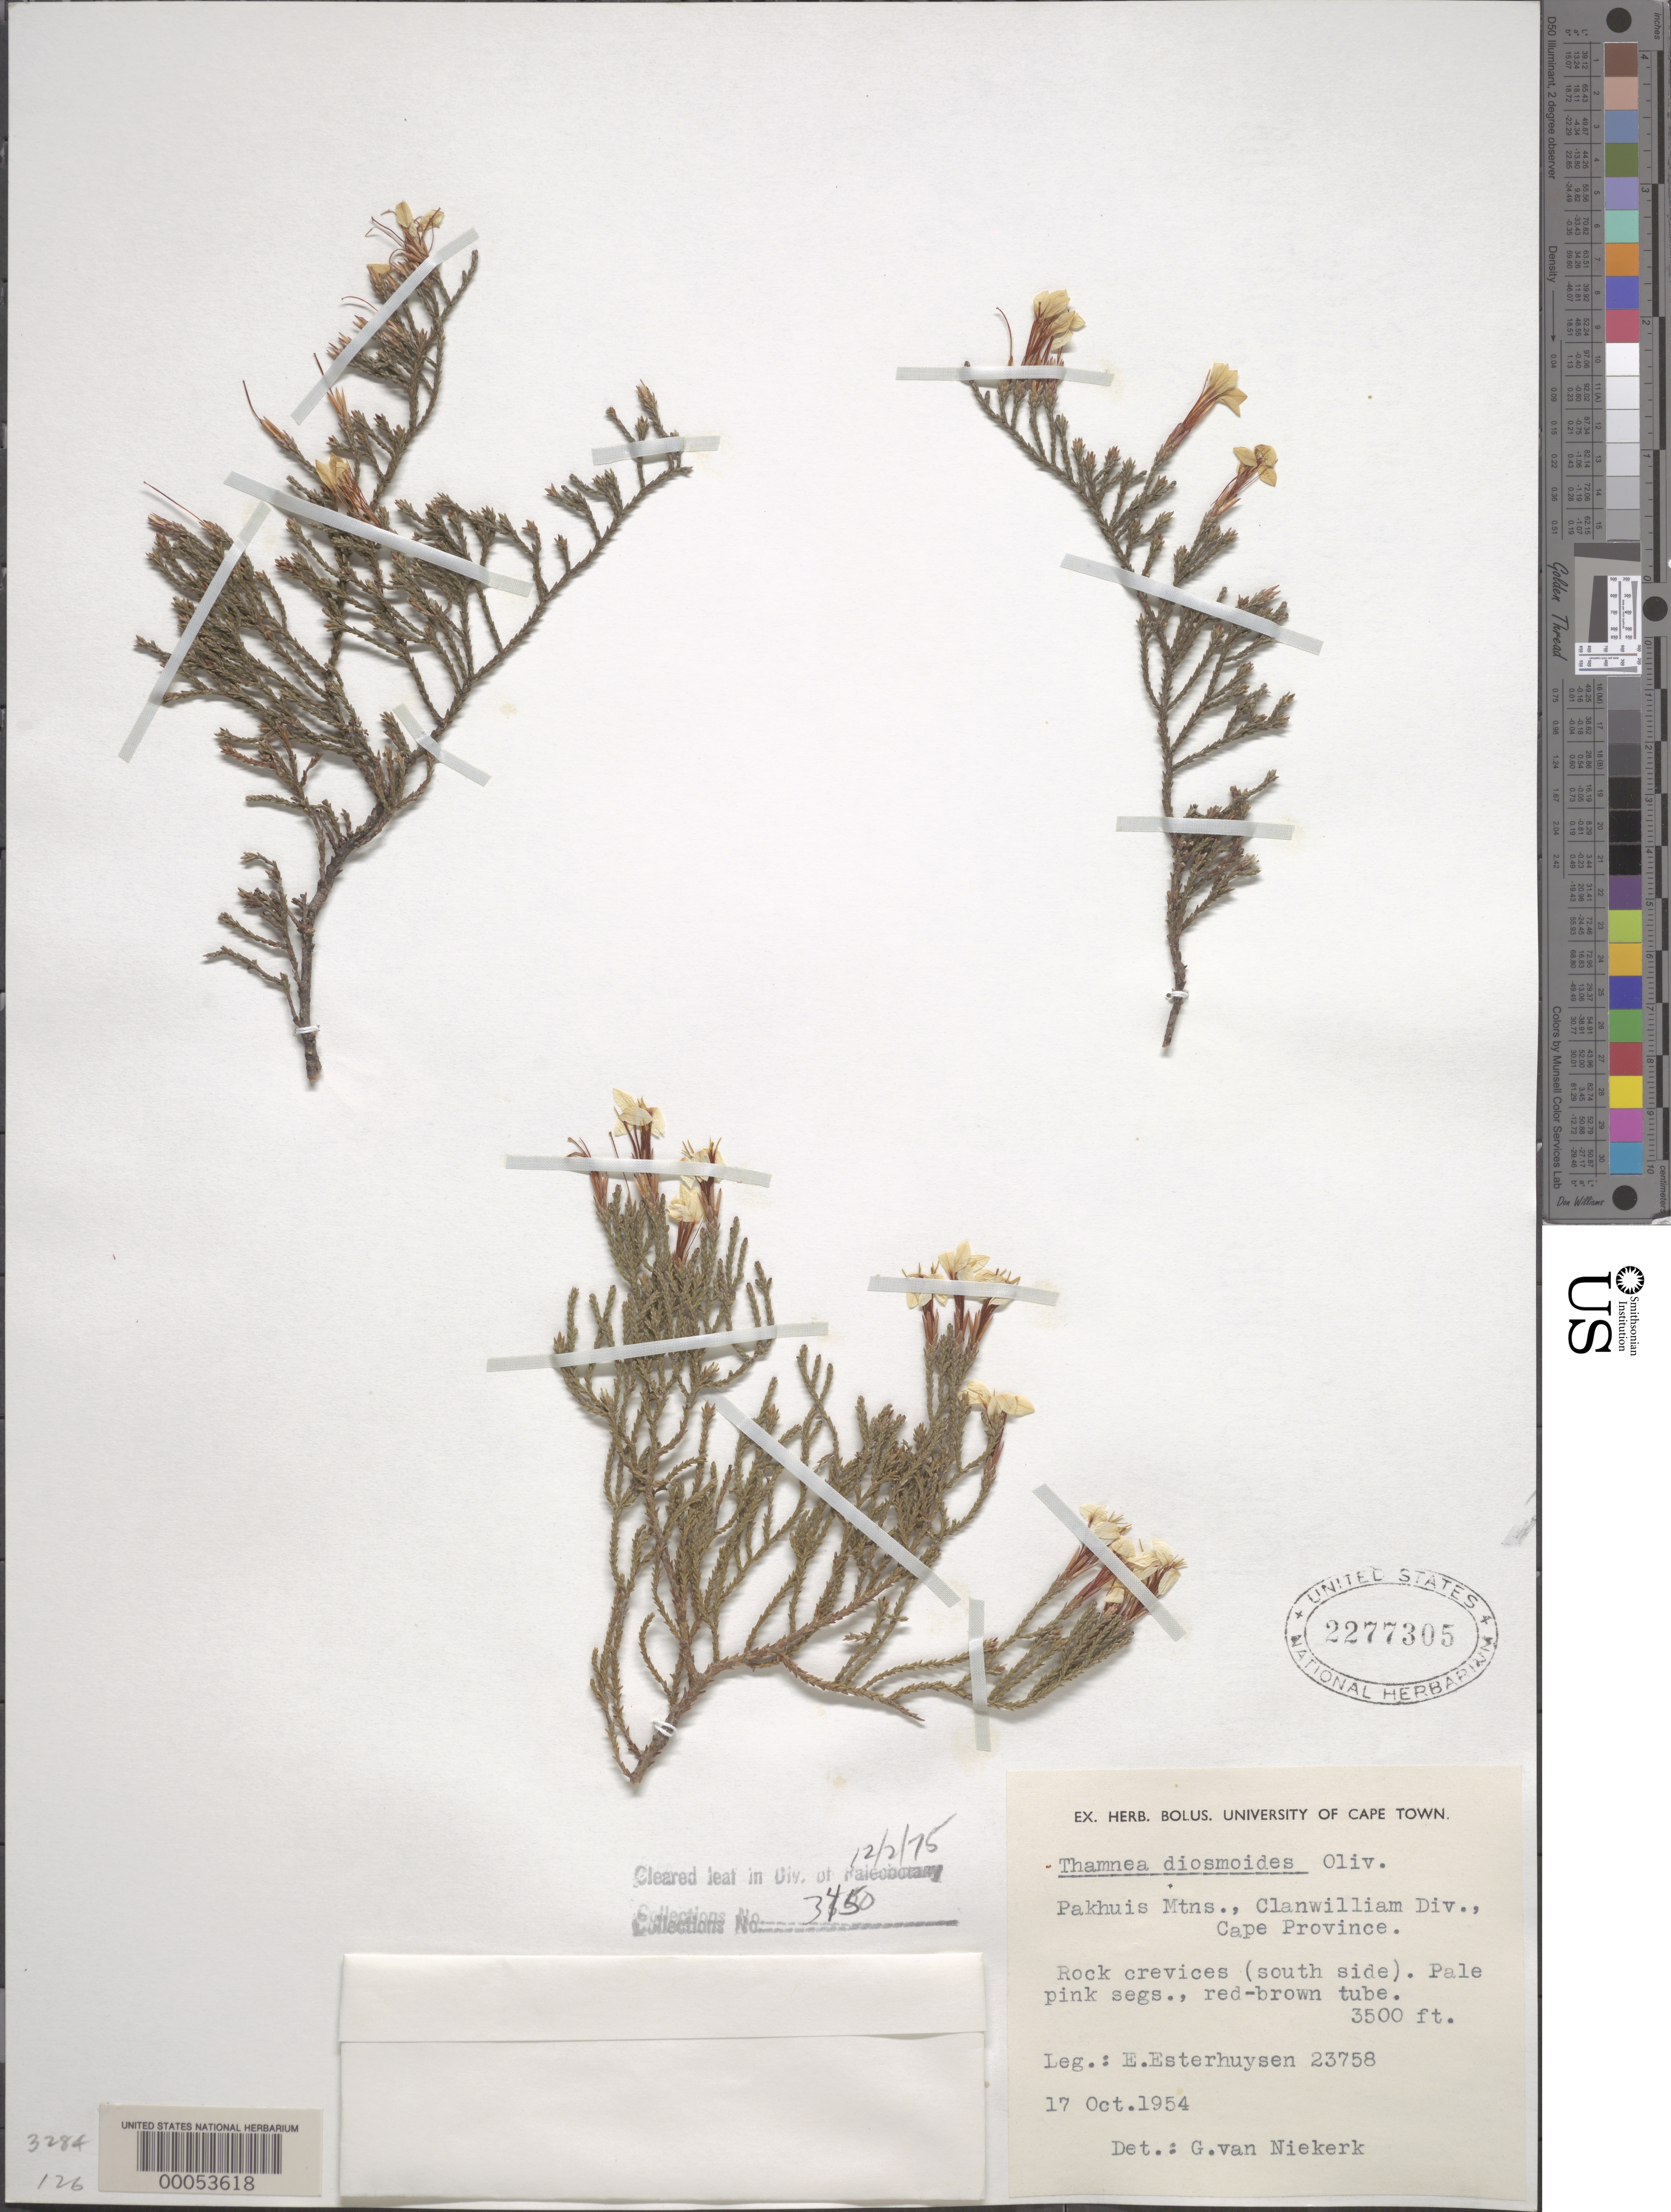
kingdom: Plantae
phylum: Tracheophyta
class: Magnoliopsida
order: Bruniales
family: Bruniaceae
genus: Thamnea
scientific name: Thamnea diosmoides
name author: Oliv.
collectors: E. E. Esterhuysen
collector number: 23758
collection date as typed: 17 Oct 1954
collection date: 1954-10-17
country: South Africa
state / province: Western Cape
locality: Pakhuis mtns. Clanwilliam Div.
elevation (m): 1067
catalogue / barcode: US 2277305